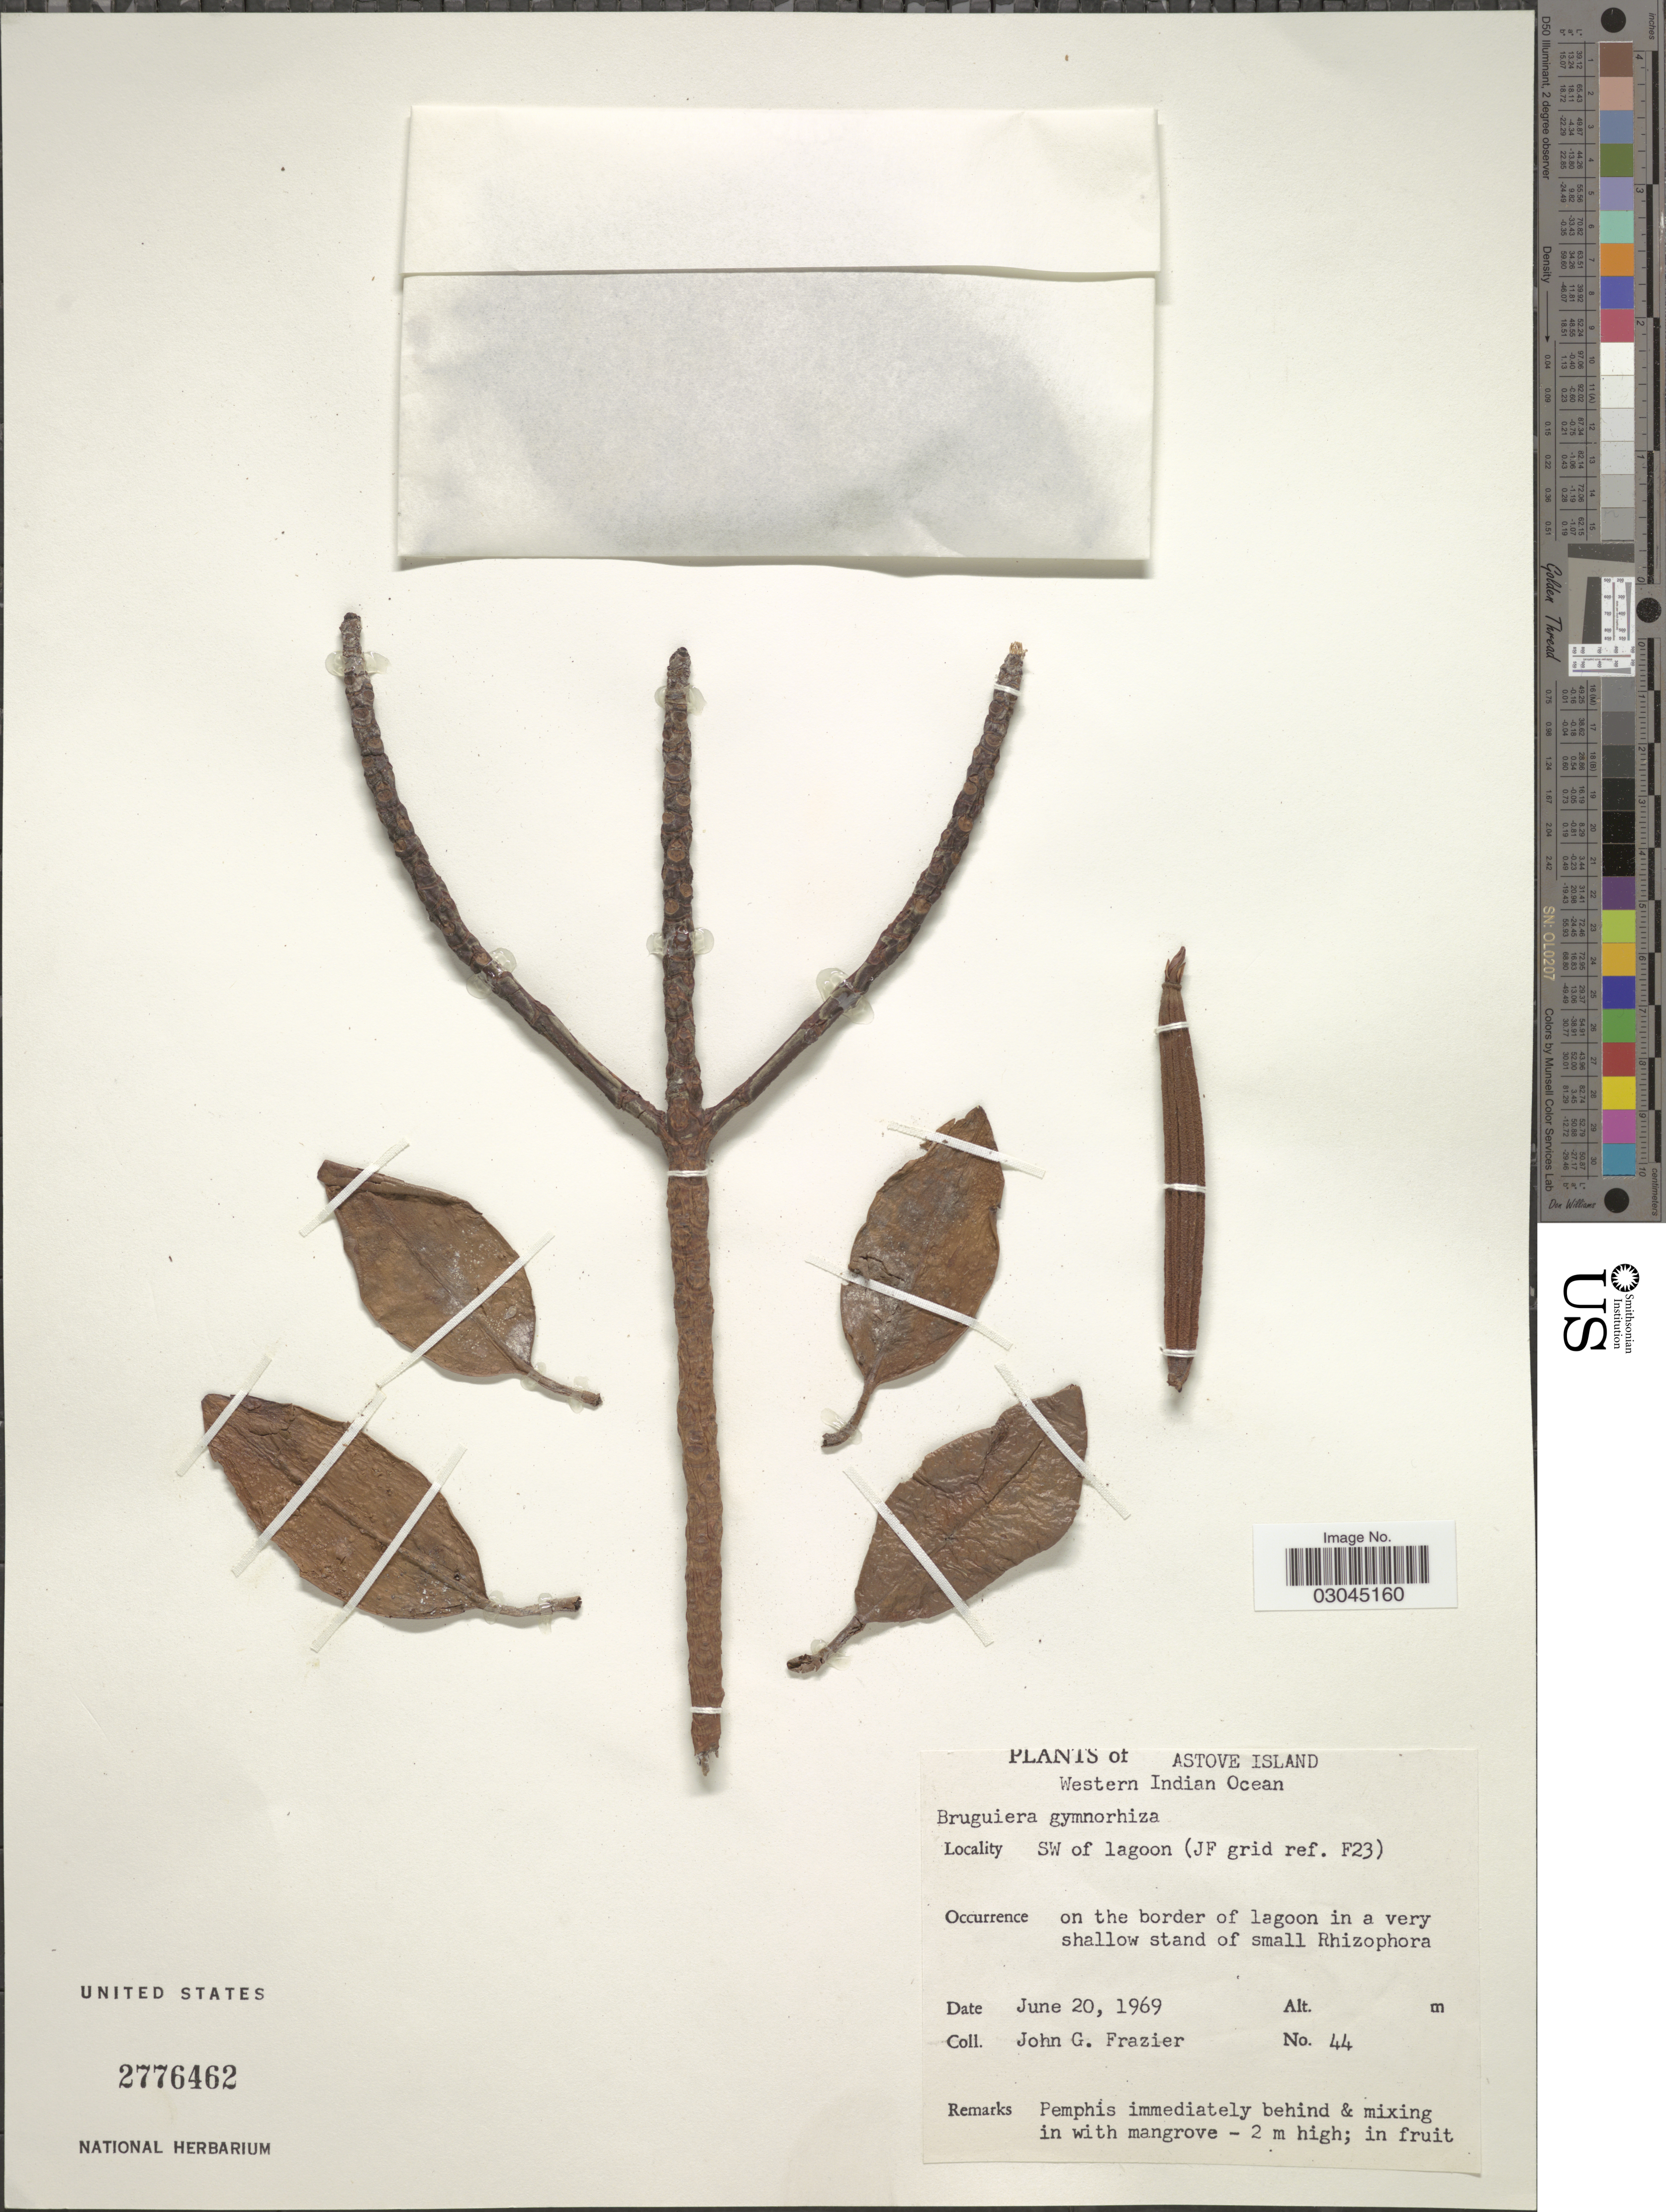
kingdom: Plantae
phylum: Tracheophyta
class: Magnoliopsida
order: Malpighiales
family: Rhizophoraceae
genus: Bruguiera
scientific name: Bruguiera gymnorhiza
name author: (L.) Savigny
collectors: J. Frazier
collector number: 44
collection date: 1969-06-20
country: Seychelles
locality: Astove Island. Western Indian Ocean. SW of lagoon (JF grid ref. F23).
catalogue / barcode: US 2776462